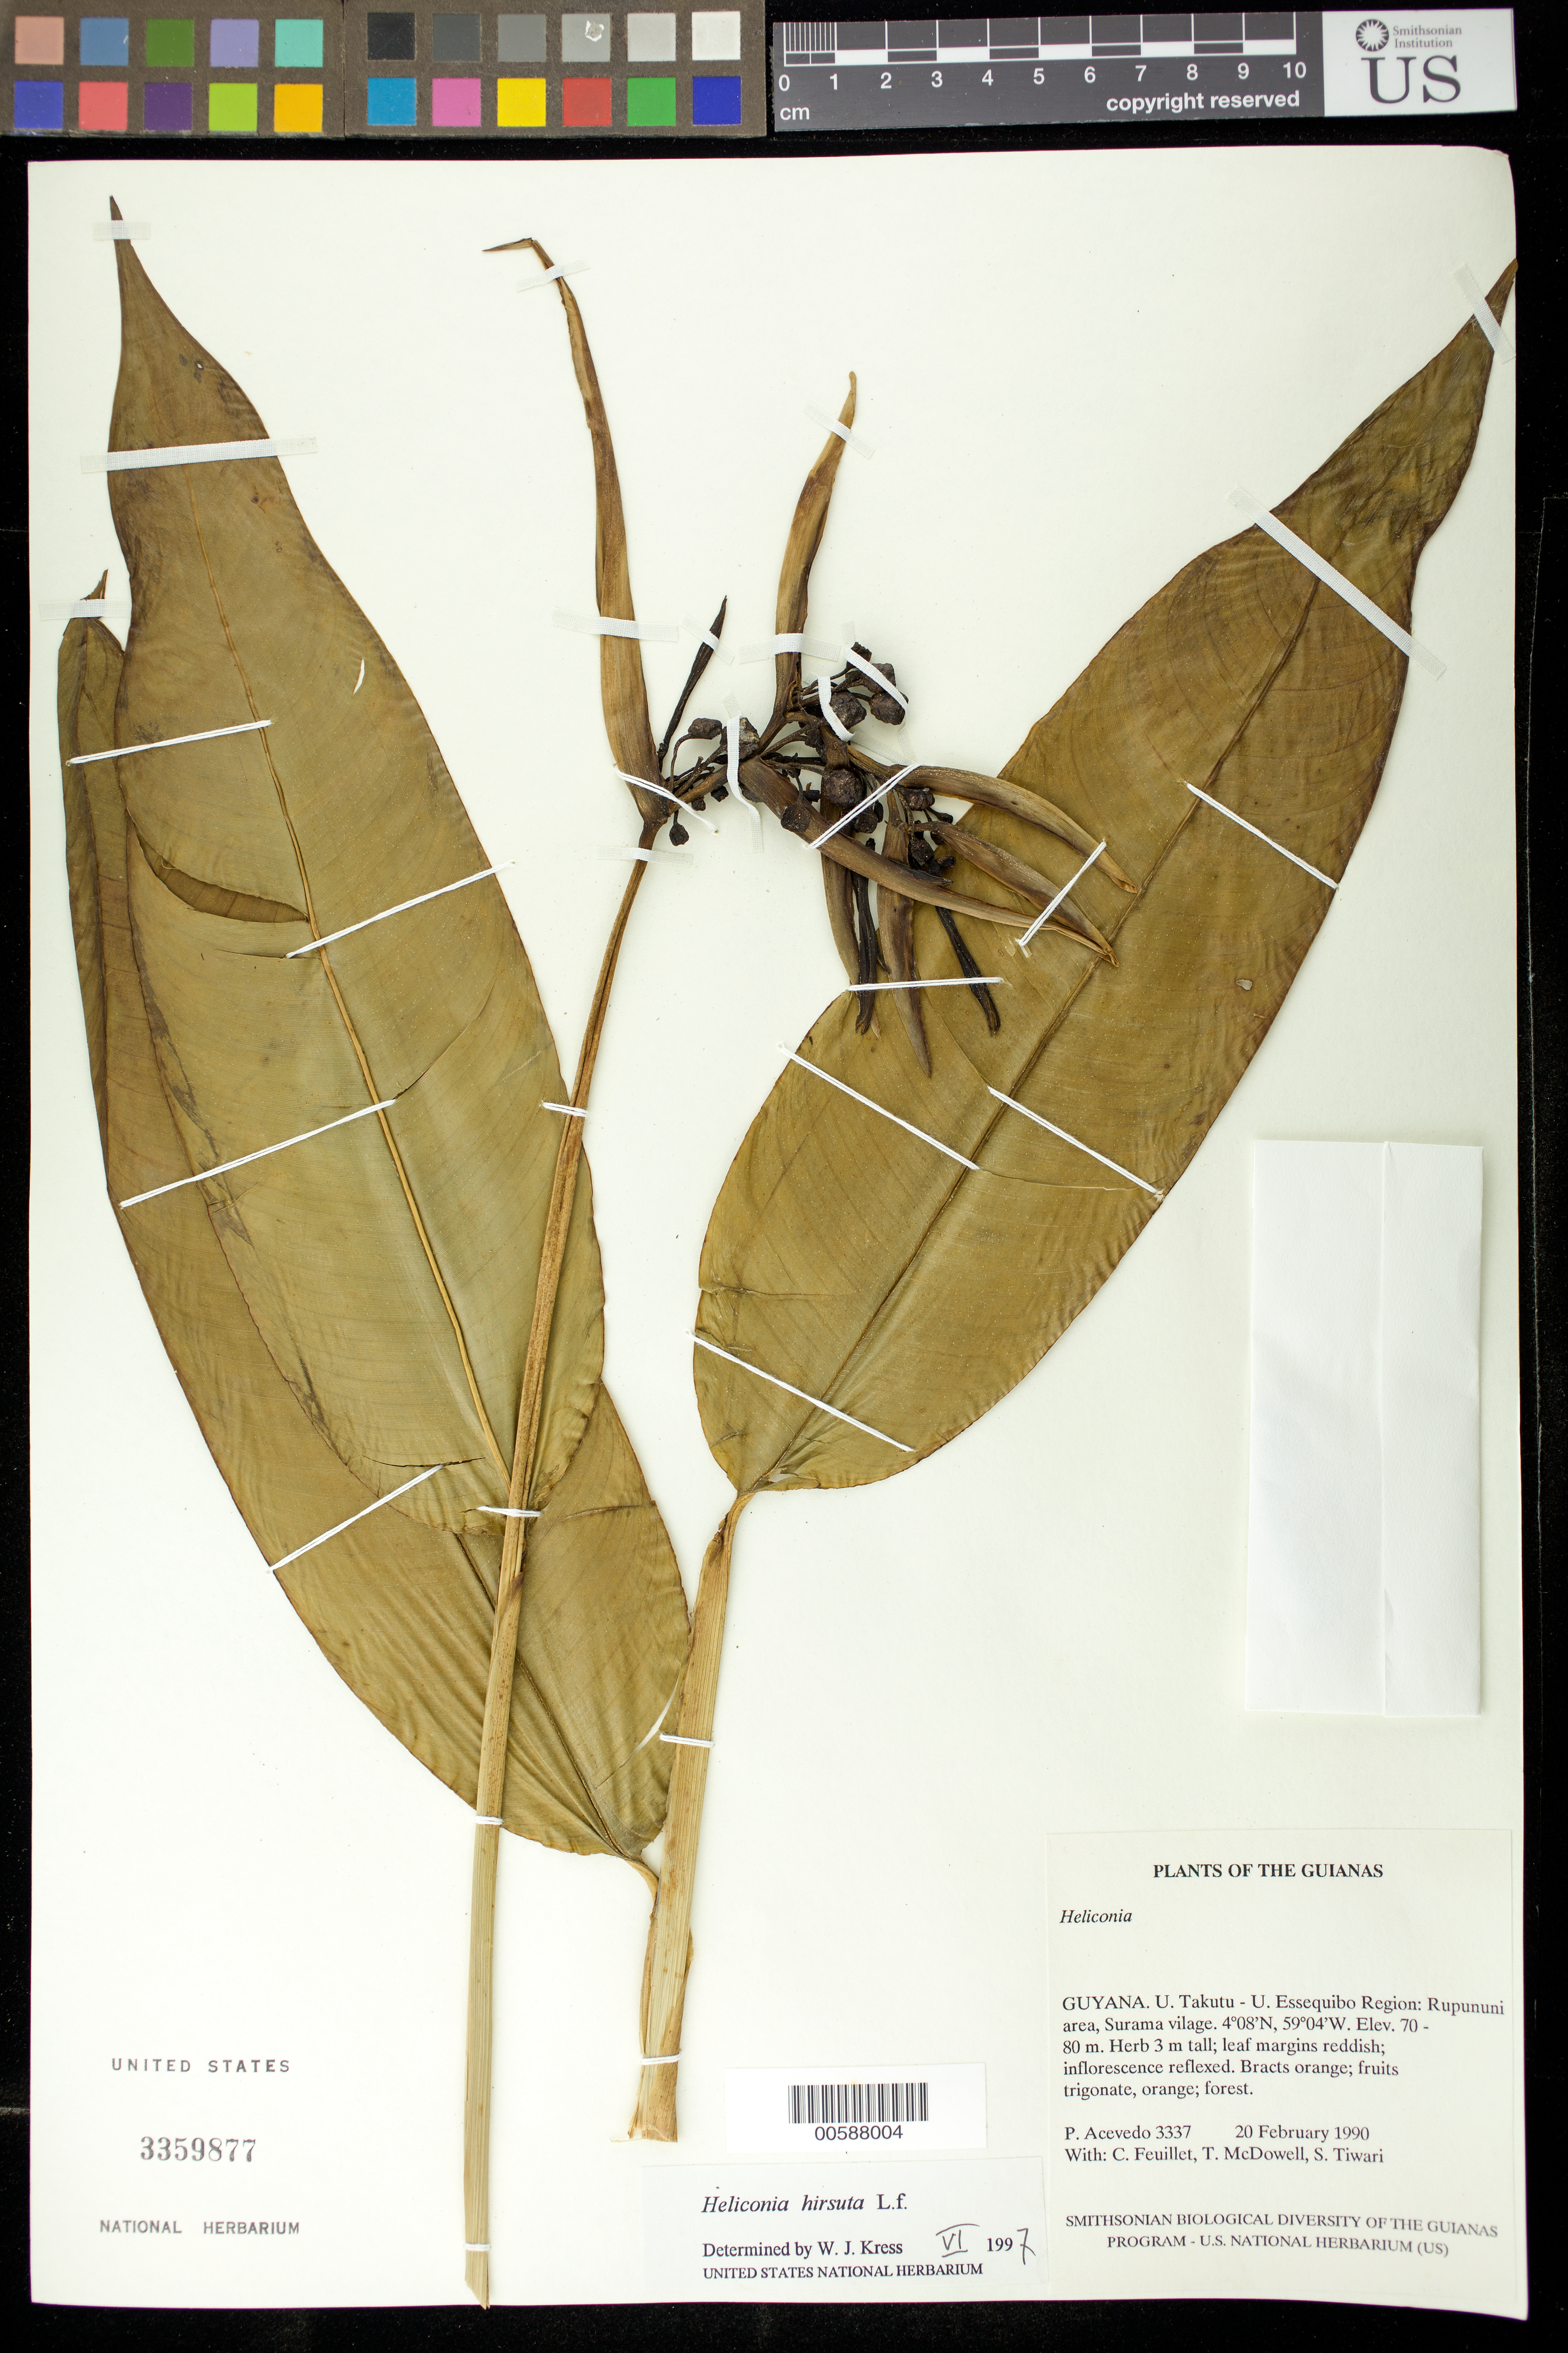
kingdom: Plantae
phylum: Tracheophyta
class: Liliopsida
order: Zingiberales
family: Heliconiaceae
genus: Heliconia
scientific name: Heliconia hirsuta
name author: L. f.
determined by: Kress, W. J., (US), Smithsonian Institution - National Museum of Natural History (UNITED STATES)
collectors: P. Acevedo-Rodr., C. Feuillet, T. McDowell & S. Tiwari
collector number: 3337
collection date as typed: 20 Feb 1990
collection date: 1990-02-20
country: Guyana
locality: U. Takutu - U. Essequibo. Rupununi area, Surama vilage.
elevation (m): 70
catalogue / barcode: US 3359877